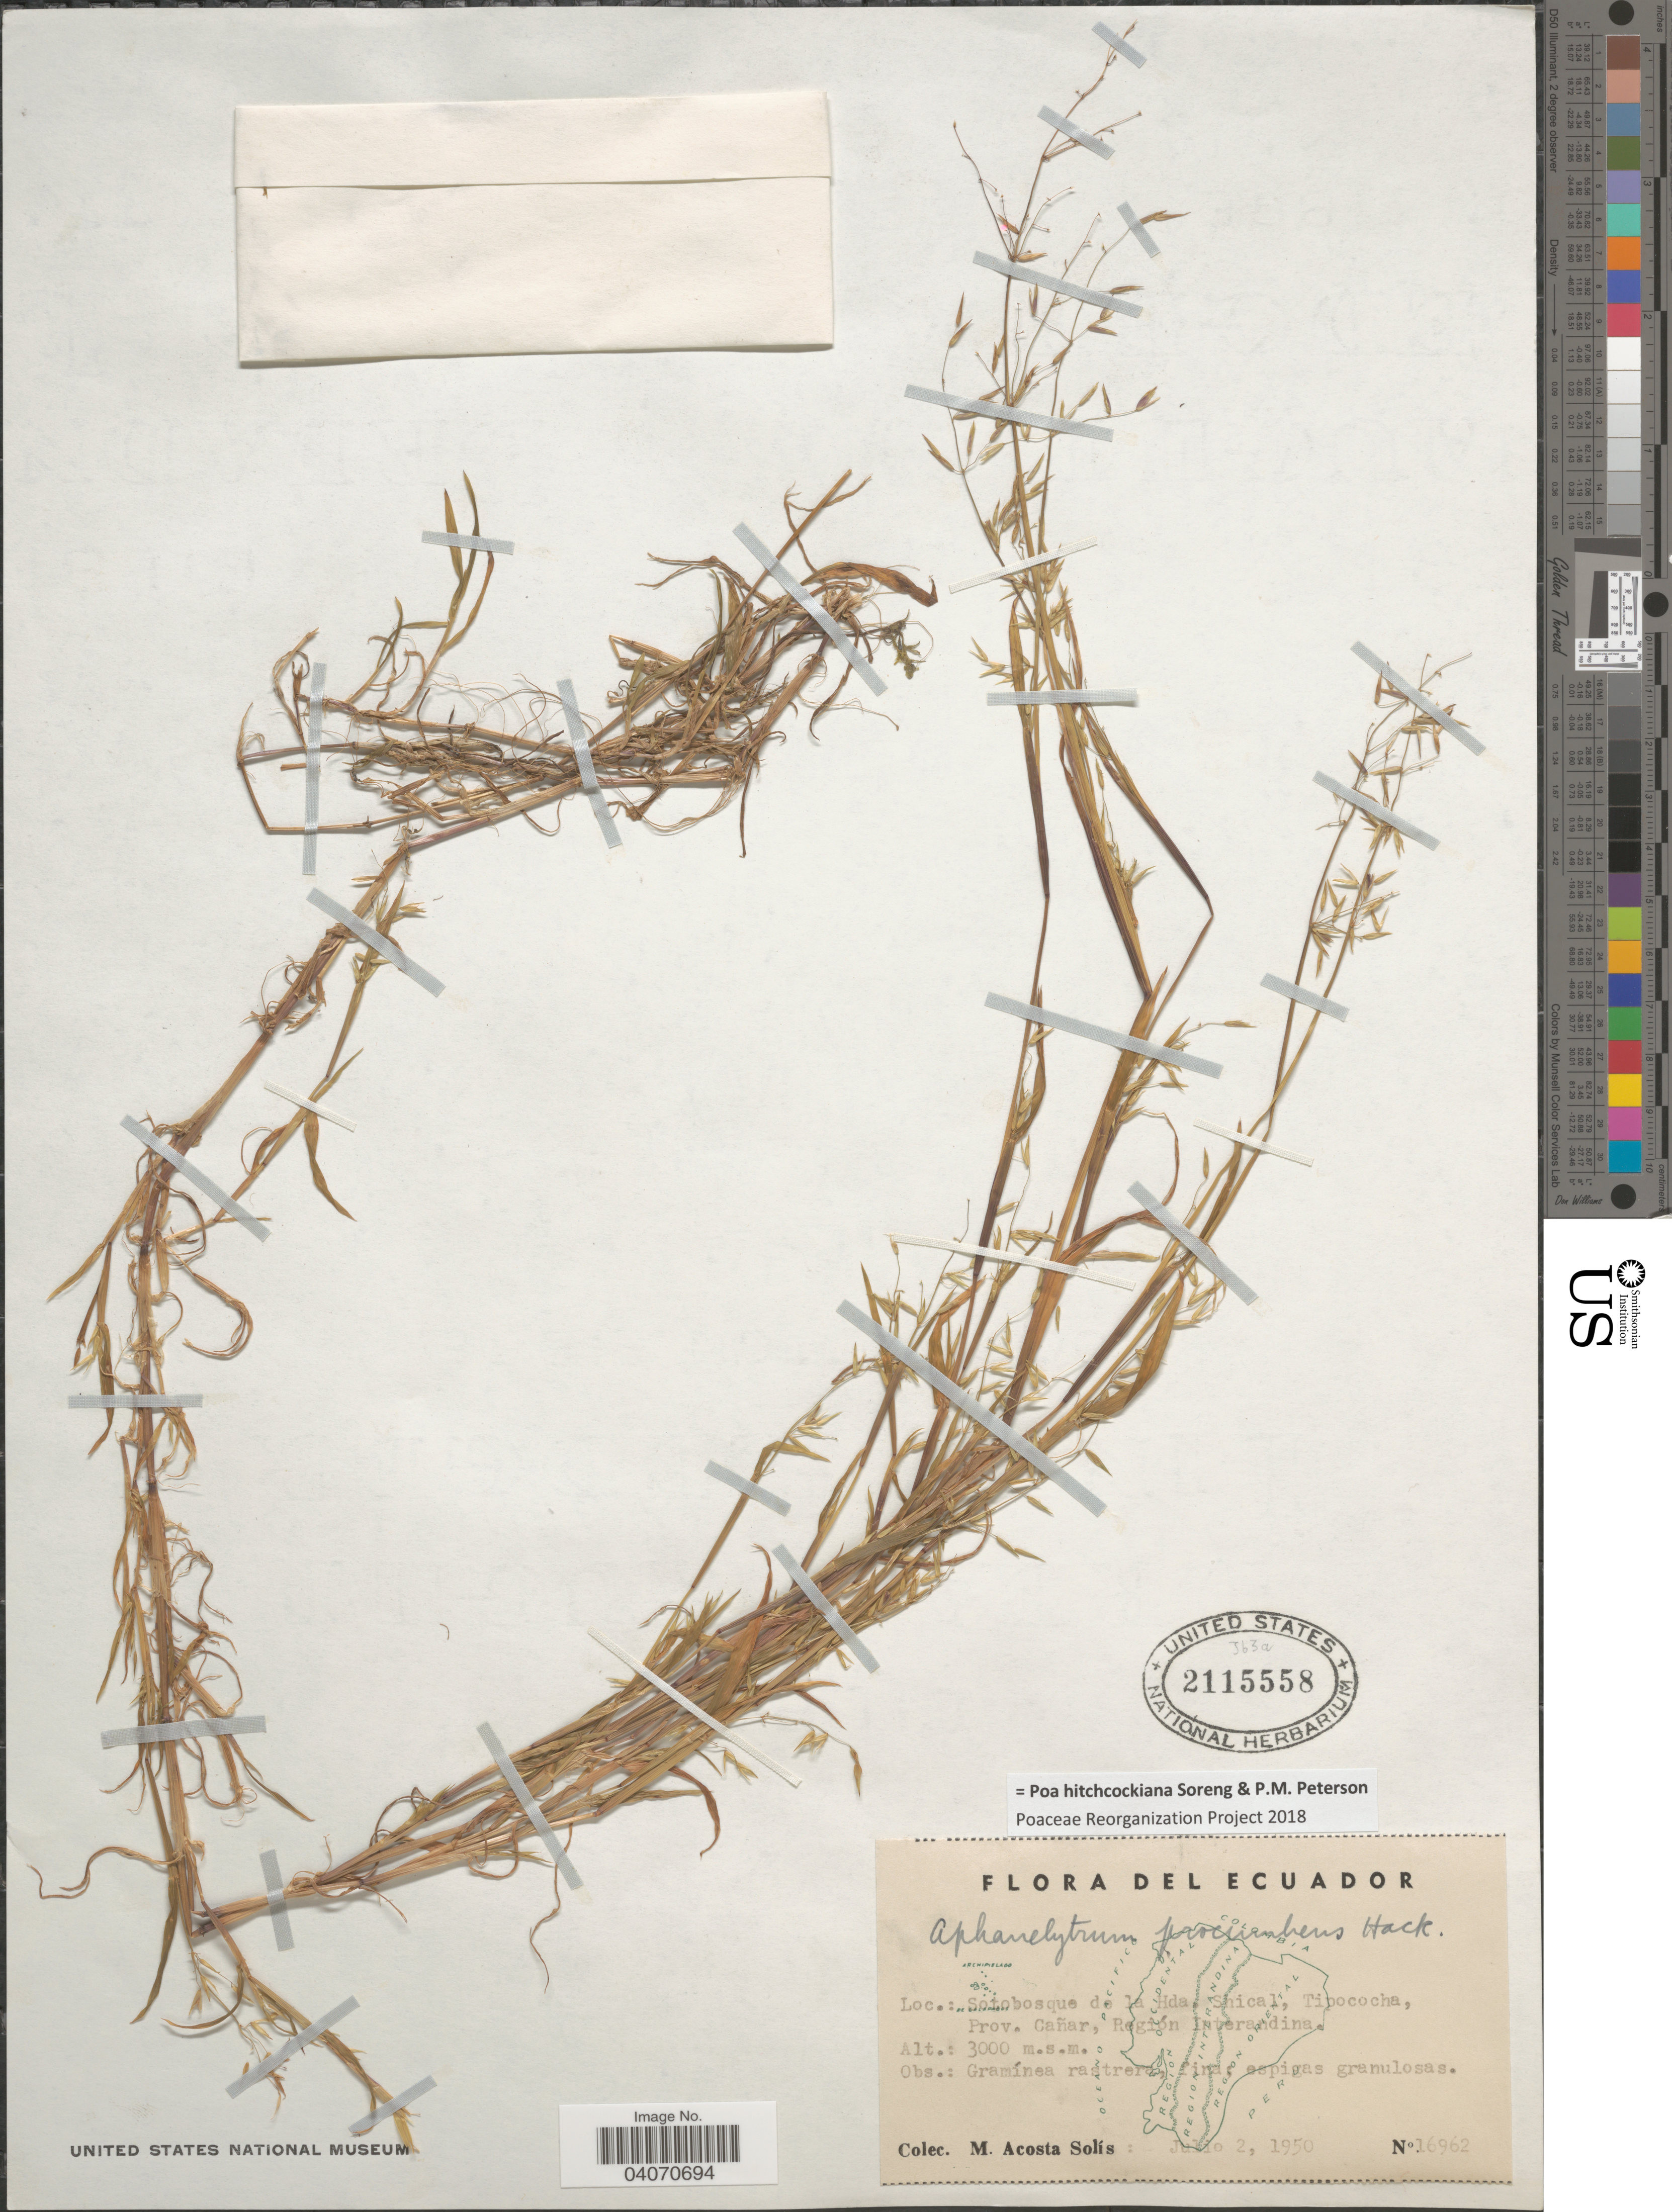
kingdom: Plantae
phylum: Tracheophyta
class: Liliopsida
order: Poales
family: Poaceae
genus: Poa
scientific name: Poa hitchcockiana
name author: Soreng & P.M. Peterson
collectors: M. Acosta Solis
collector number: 16962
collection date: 1950-07-02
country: Ecuador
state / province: Cañar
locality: Sotobosque de la Hda. Shical, Tipococha, Región Interandina.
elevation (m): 3000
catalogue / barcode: US 2115558